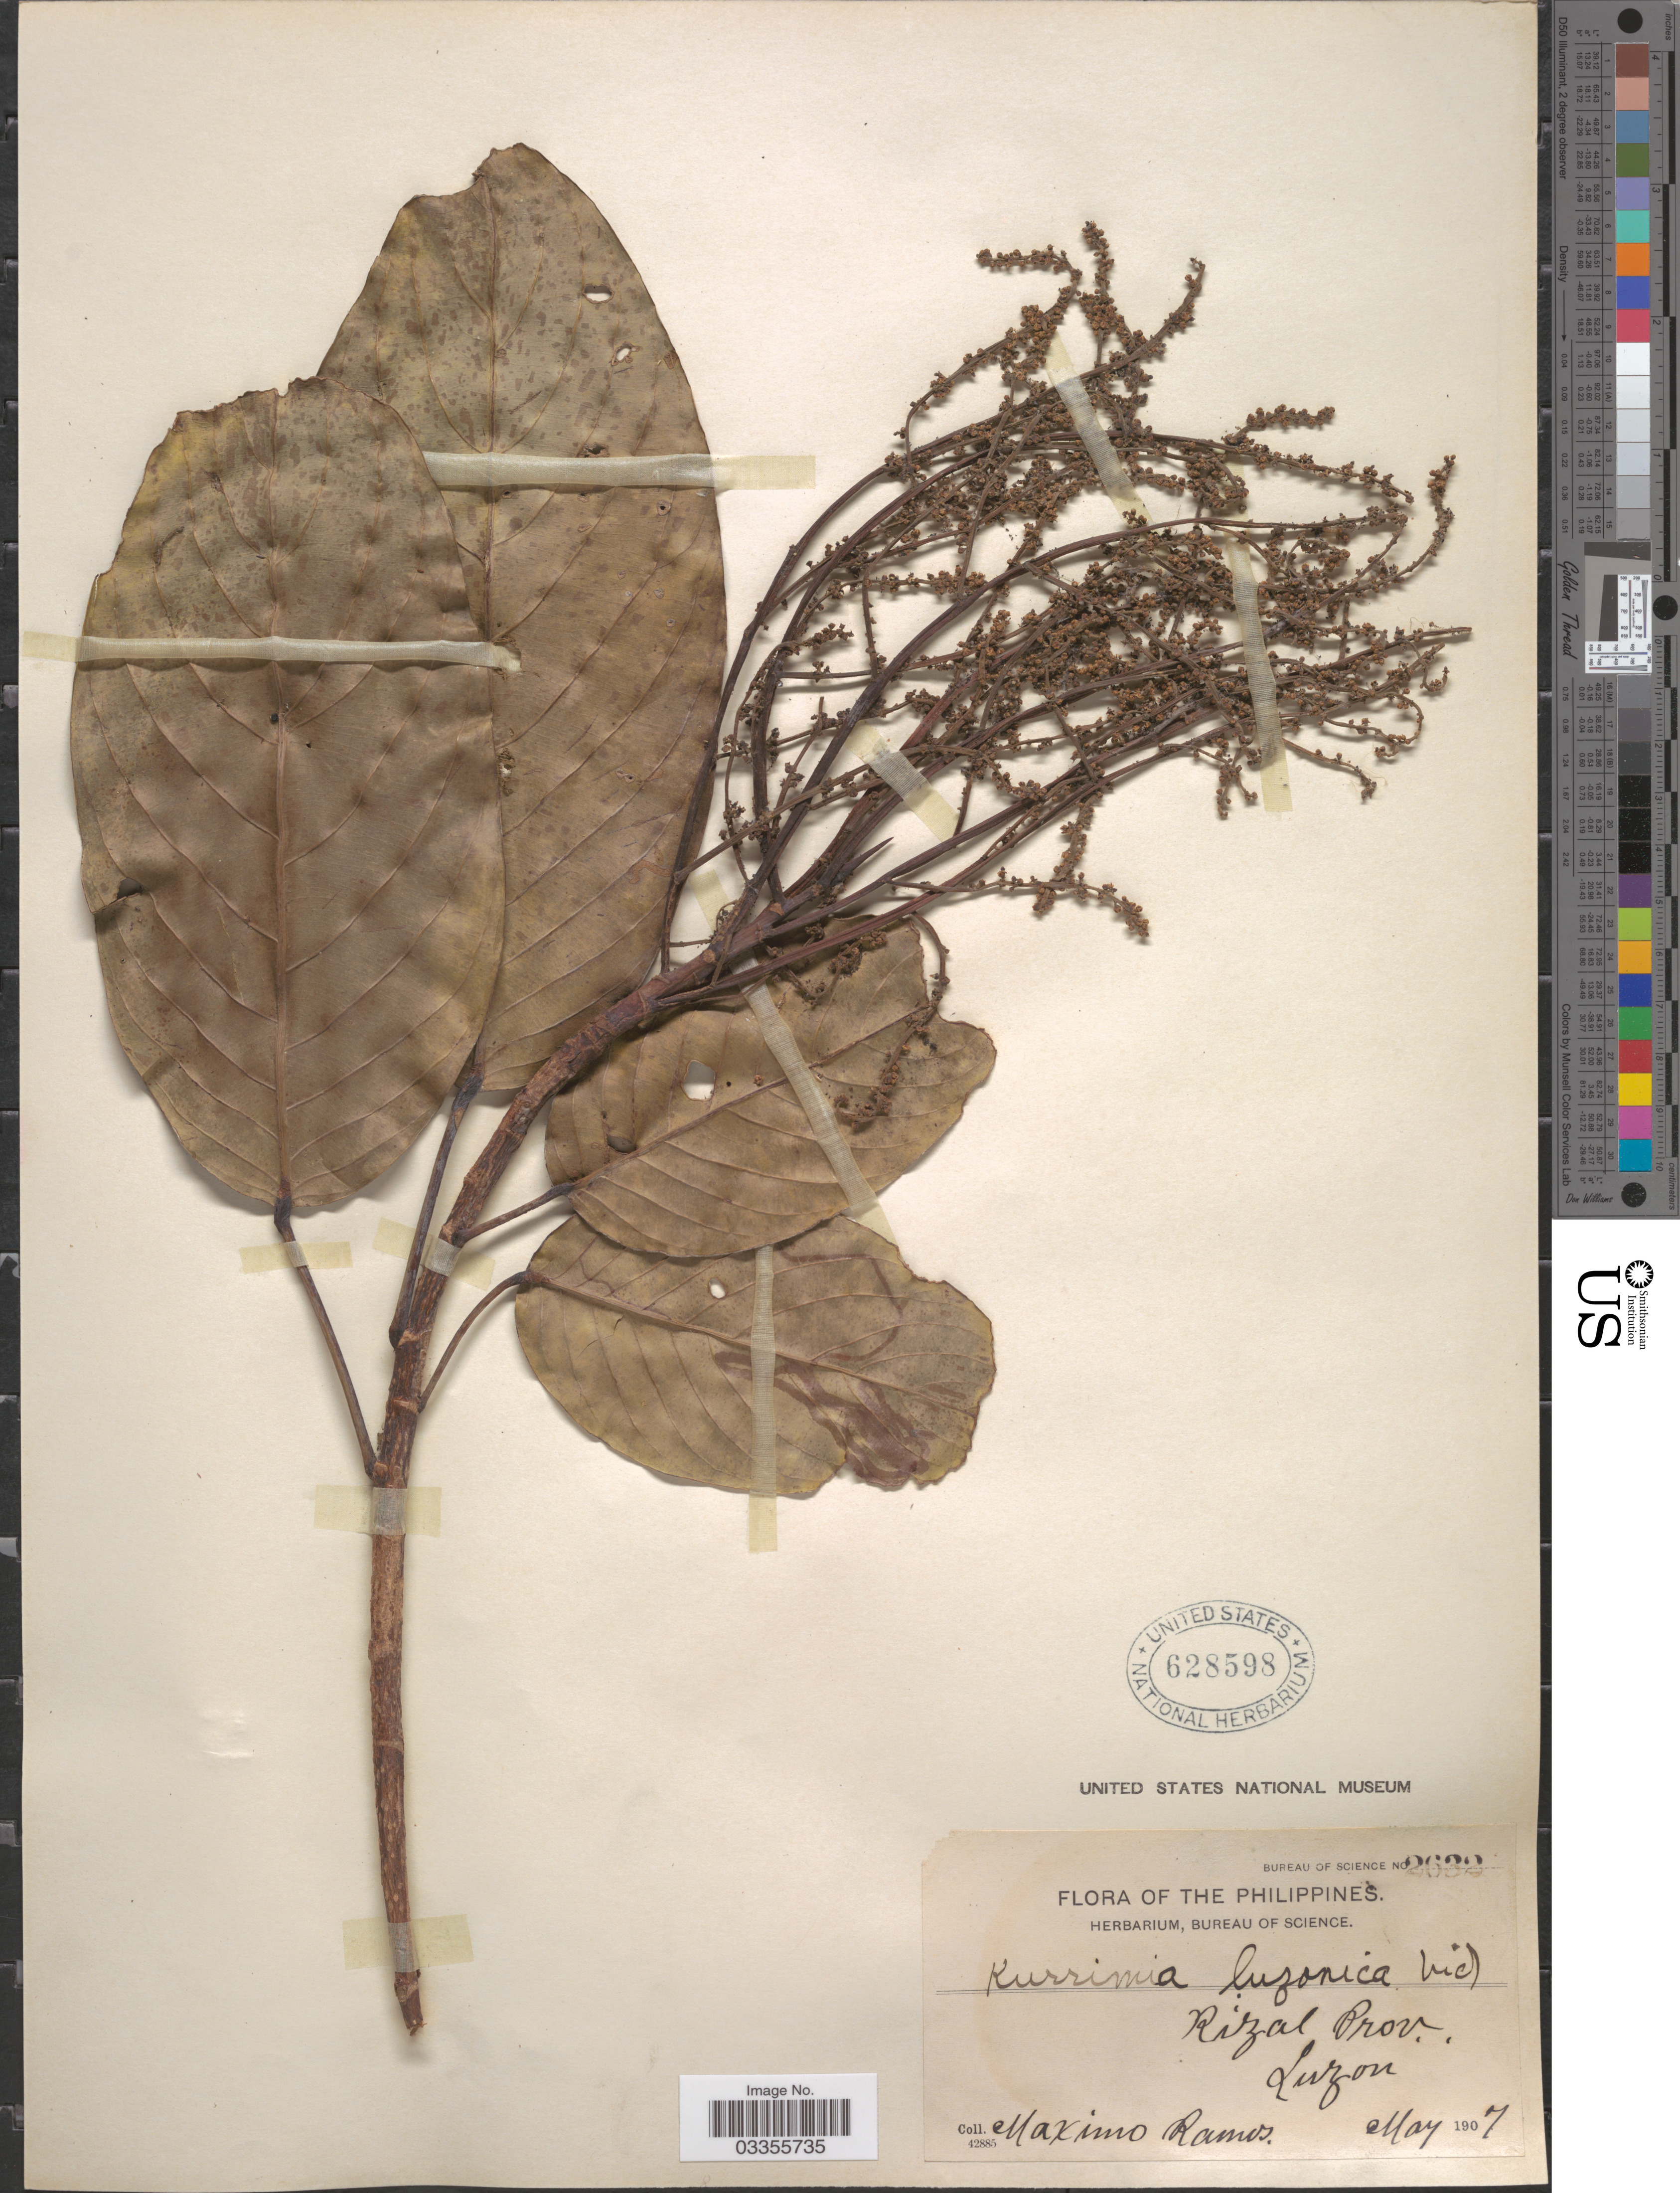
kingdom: Plantae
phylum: Tracheophyta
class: Magnoliopsida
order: Malpighiales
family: Centroplacaceae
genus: Bhesa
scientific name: Bhesa paniculata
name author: (Wall.) Arn.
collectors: M. Ramos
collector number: Bureau of Science 2632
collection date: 1907-05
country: Philippines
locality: Rizal Prov., Luzon.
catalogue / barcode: US 628598